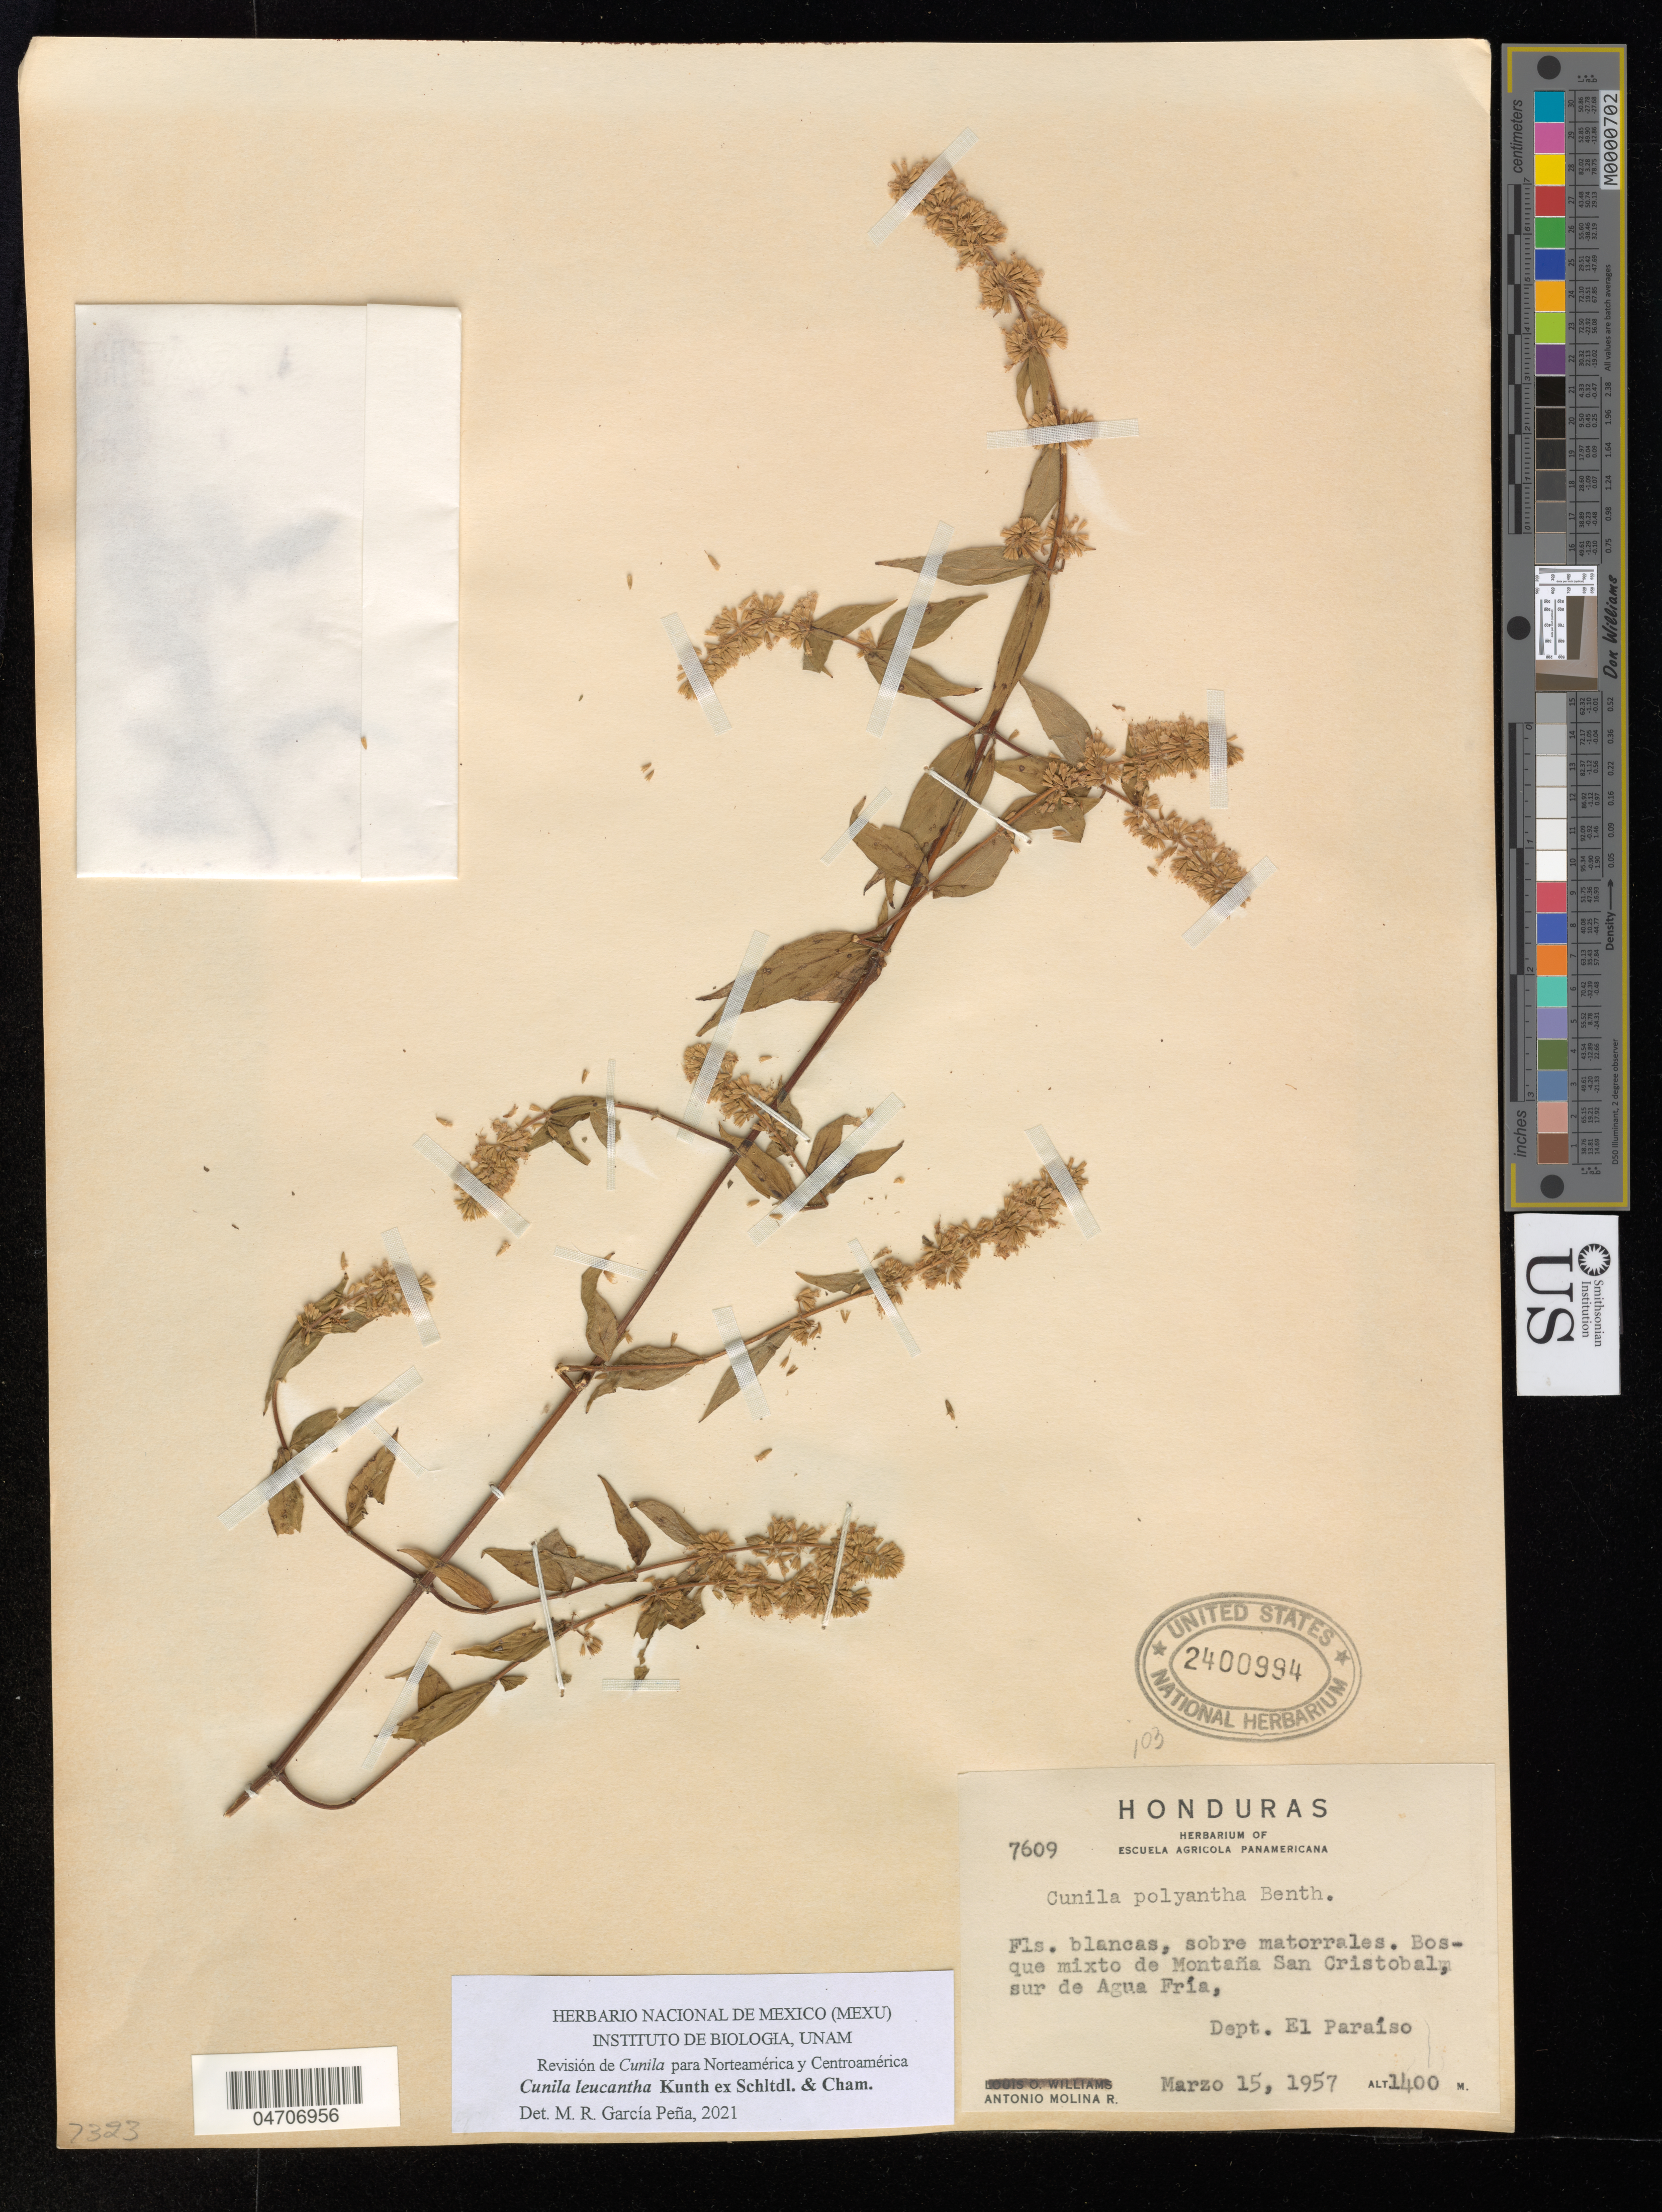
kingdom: Plantae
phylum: Tracheophyta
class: Magnoliopsida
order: Lamiales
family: Lamiaceae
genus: Cunila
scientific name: Cunila leucantha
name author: Kunth ex Schltdl. & Cham.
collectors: A. Molina R.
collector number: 7609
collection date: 1957-03-15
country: Honduras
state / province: El Paraiso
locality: Bosque mixto de Montaña San Cristobal, sur de Agua Fría, Dept. El Paraíso.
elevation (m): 1400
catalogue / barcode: US 2400994